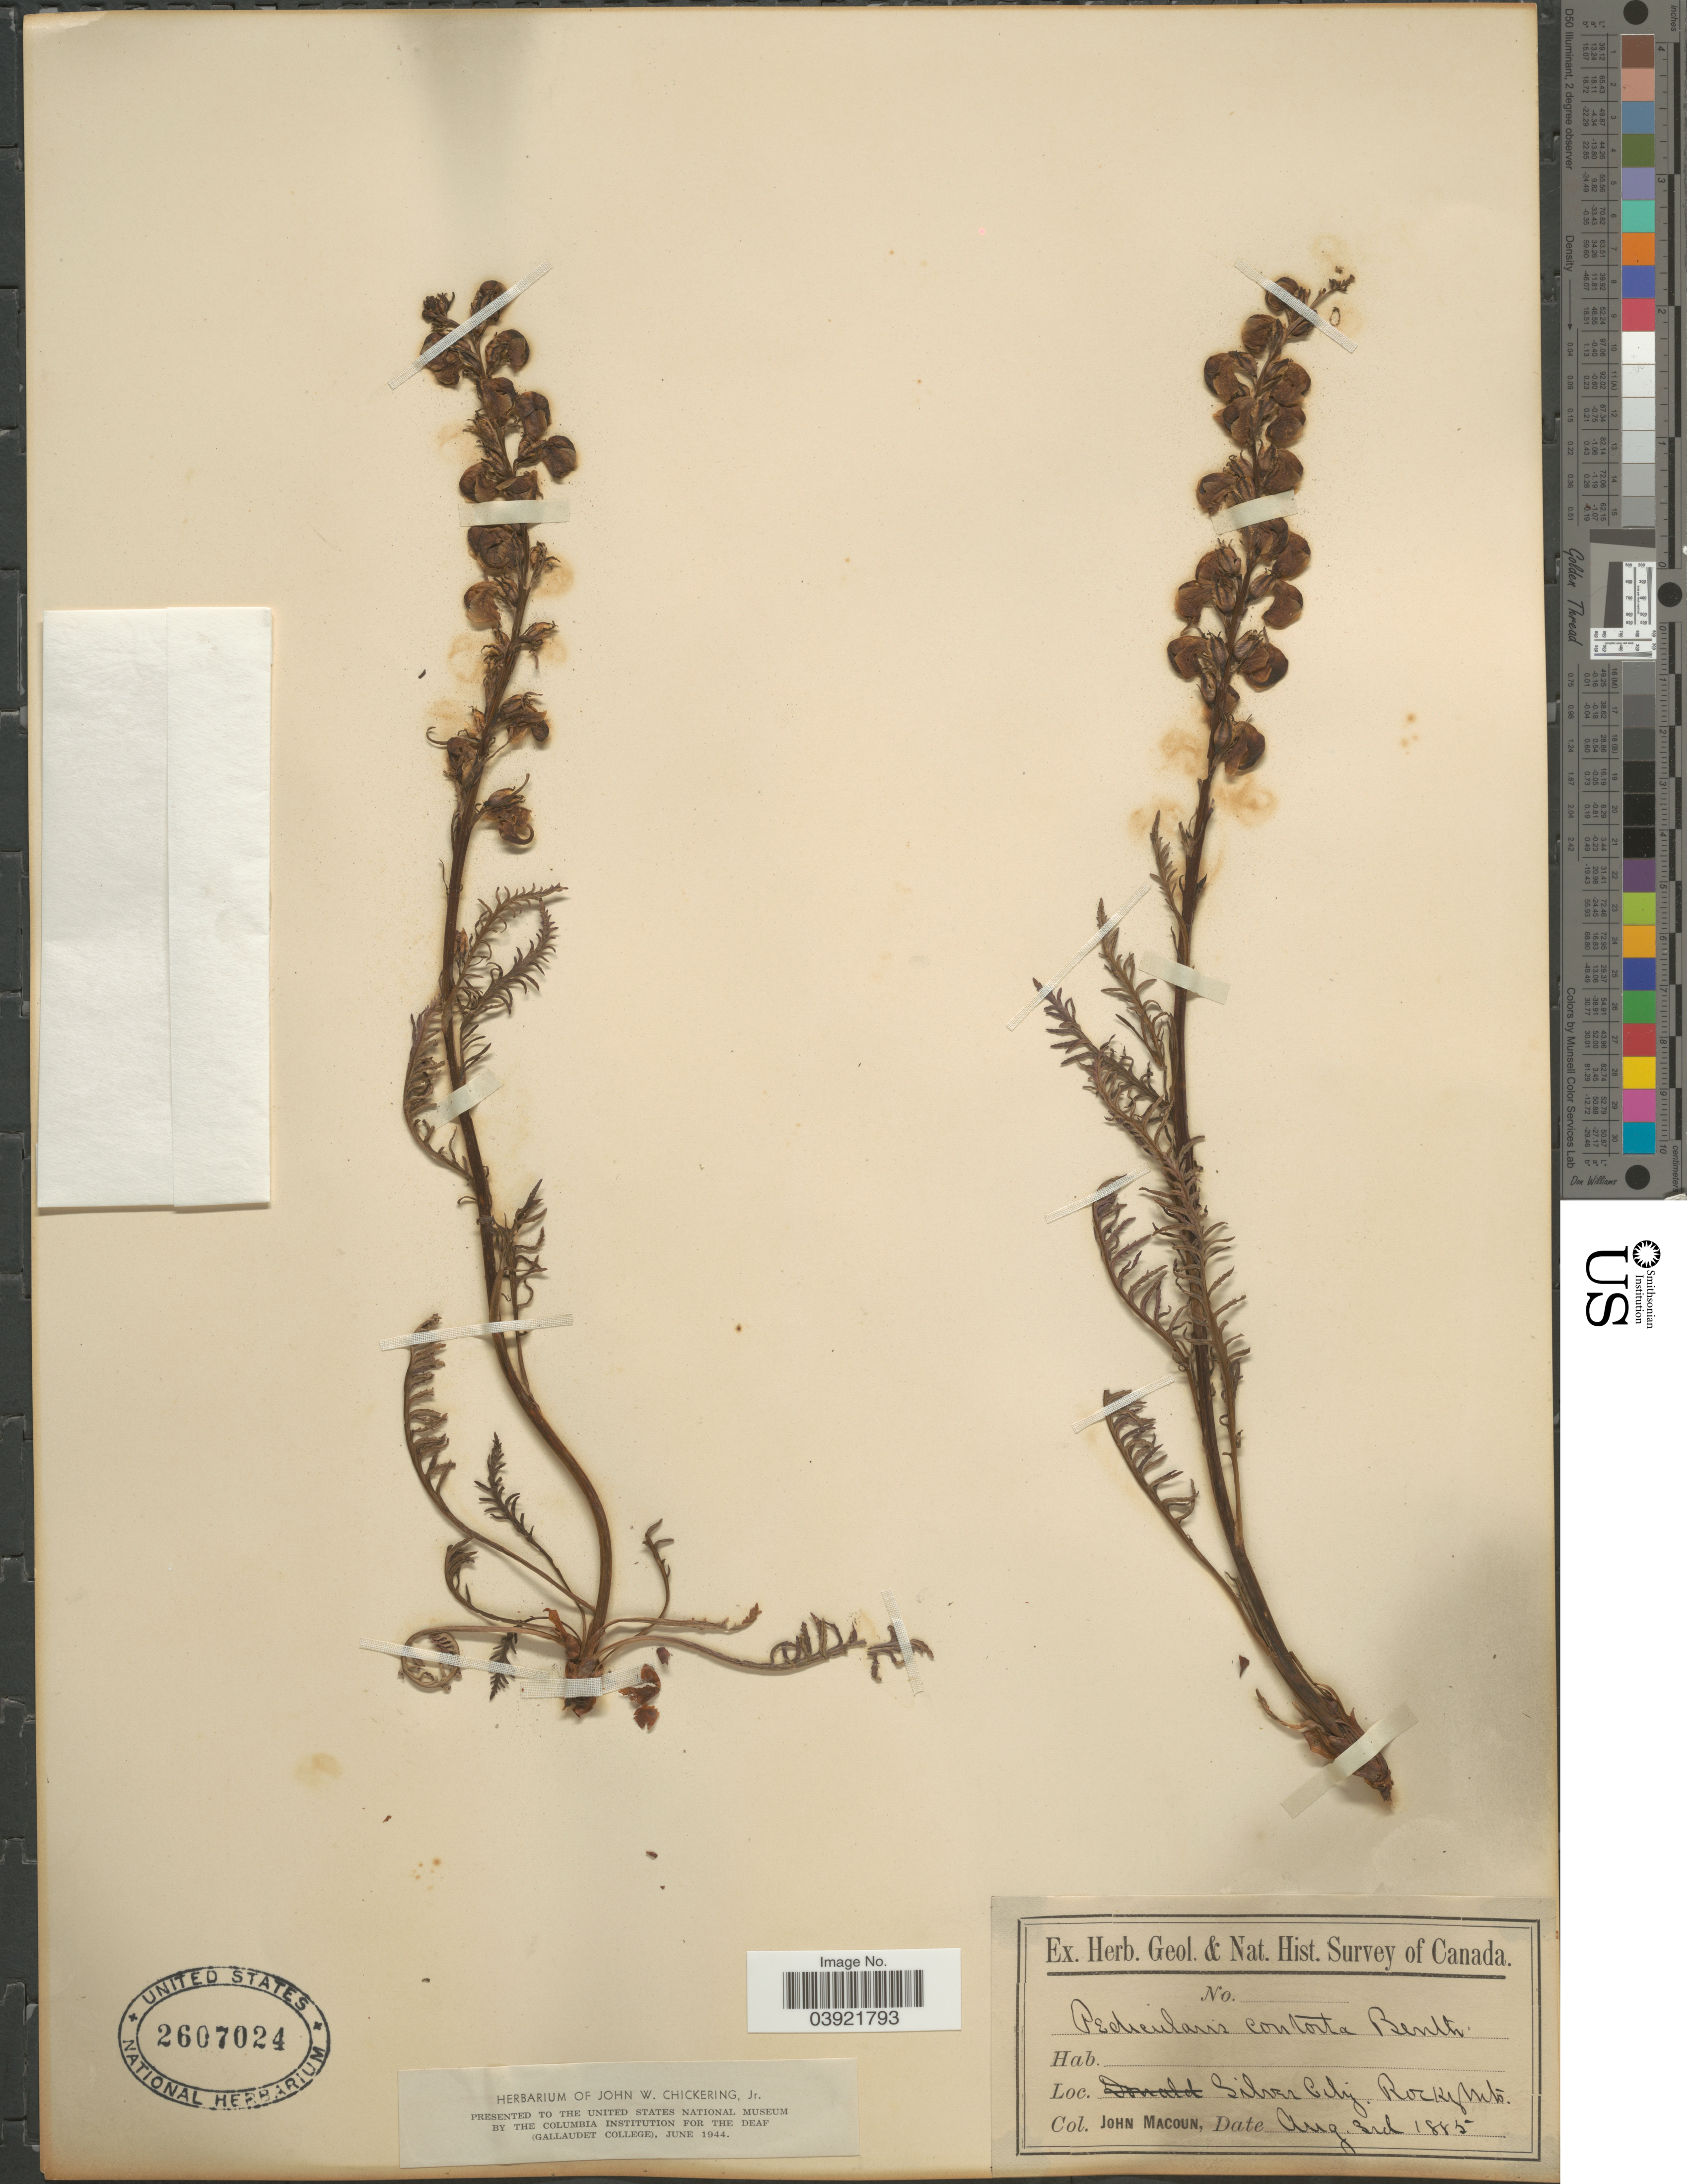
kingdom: Plantae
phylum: Tracheophyta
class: Magnoliopsida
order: Lamiales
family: Orobanchaceae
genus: Pedicularis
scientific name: Pedicularis contorta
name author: Benth.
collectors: J. Macoun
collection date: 1885-08-03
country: Canada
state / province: Alberta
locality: Silver City. Rocky Mts.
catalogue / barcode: US 2607024